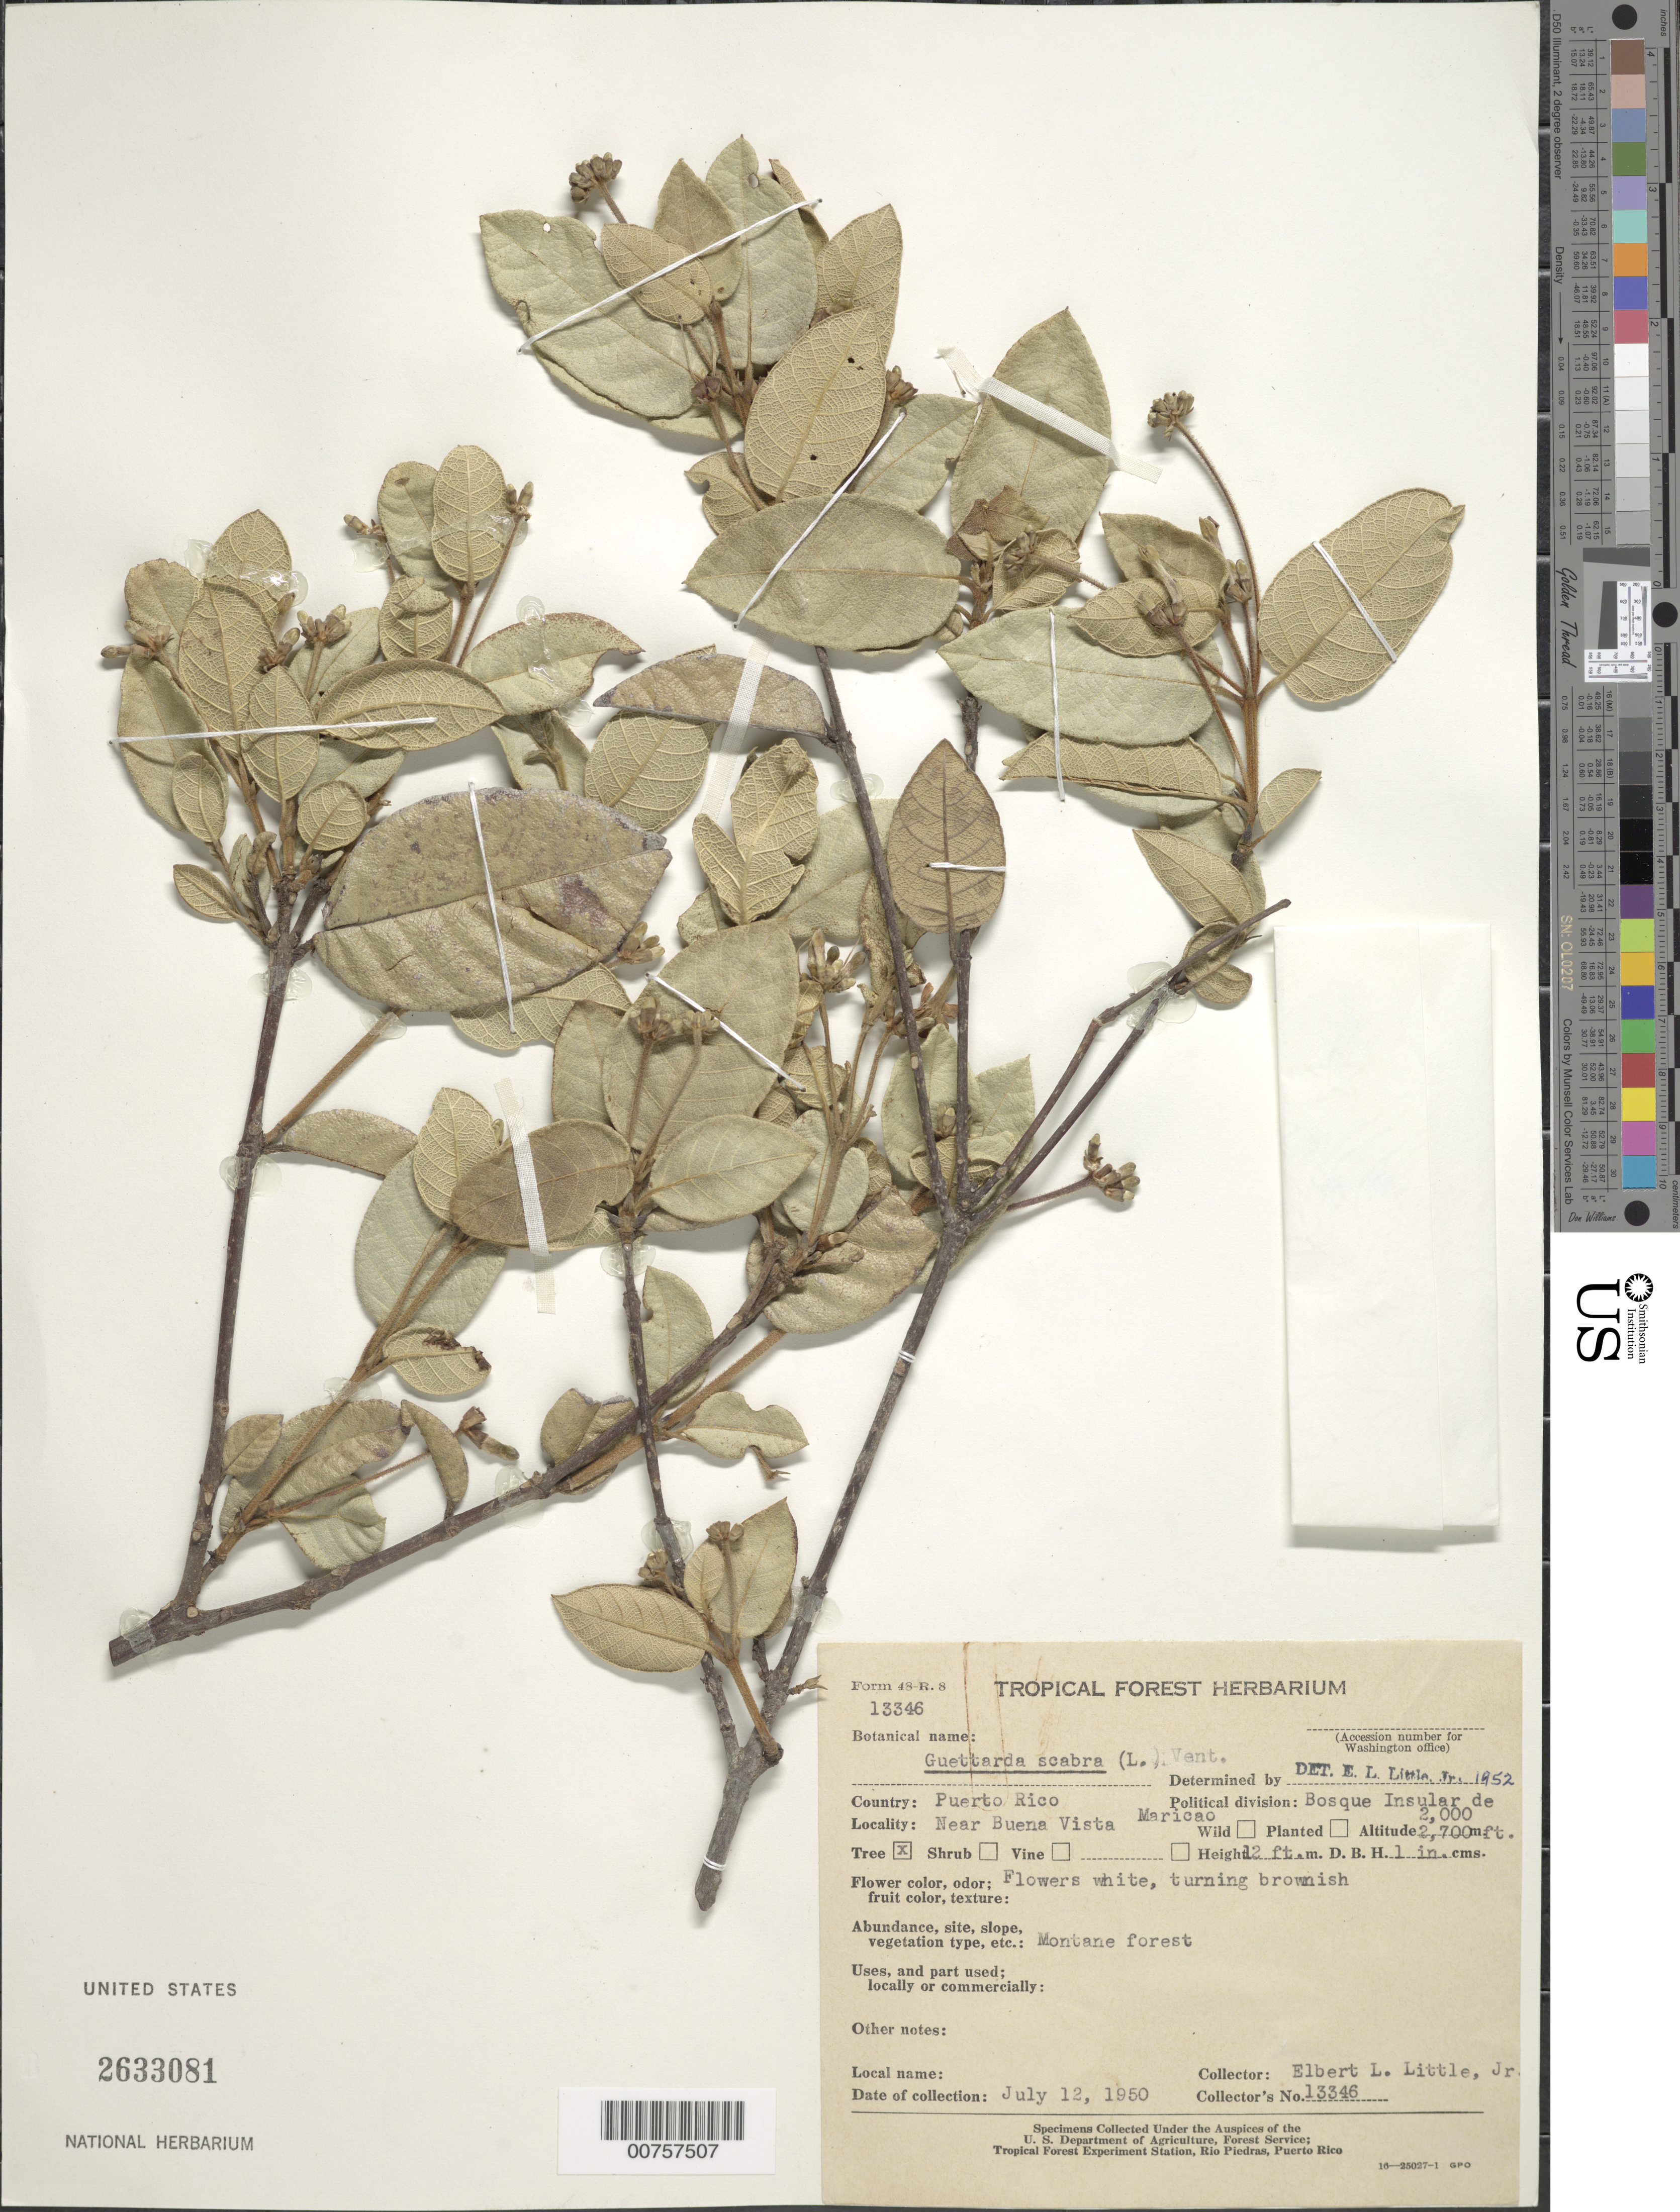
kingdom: Plantae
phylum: Tracheophyta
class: Magnoliopsida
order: Gentianales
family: Rubiaceae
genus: Guettarda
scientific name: Guettarda scabra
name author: (L.) Vent.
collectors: E. L. Little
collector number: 13346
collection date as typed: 12 Jul 1950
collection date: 1950-07-12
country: Puerto Rico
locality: Bosque Insular de Maricao, near Buena Vista.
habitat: Montane forest.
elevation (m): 610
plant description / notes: Common name: Cucubano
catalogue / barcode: US 2633081